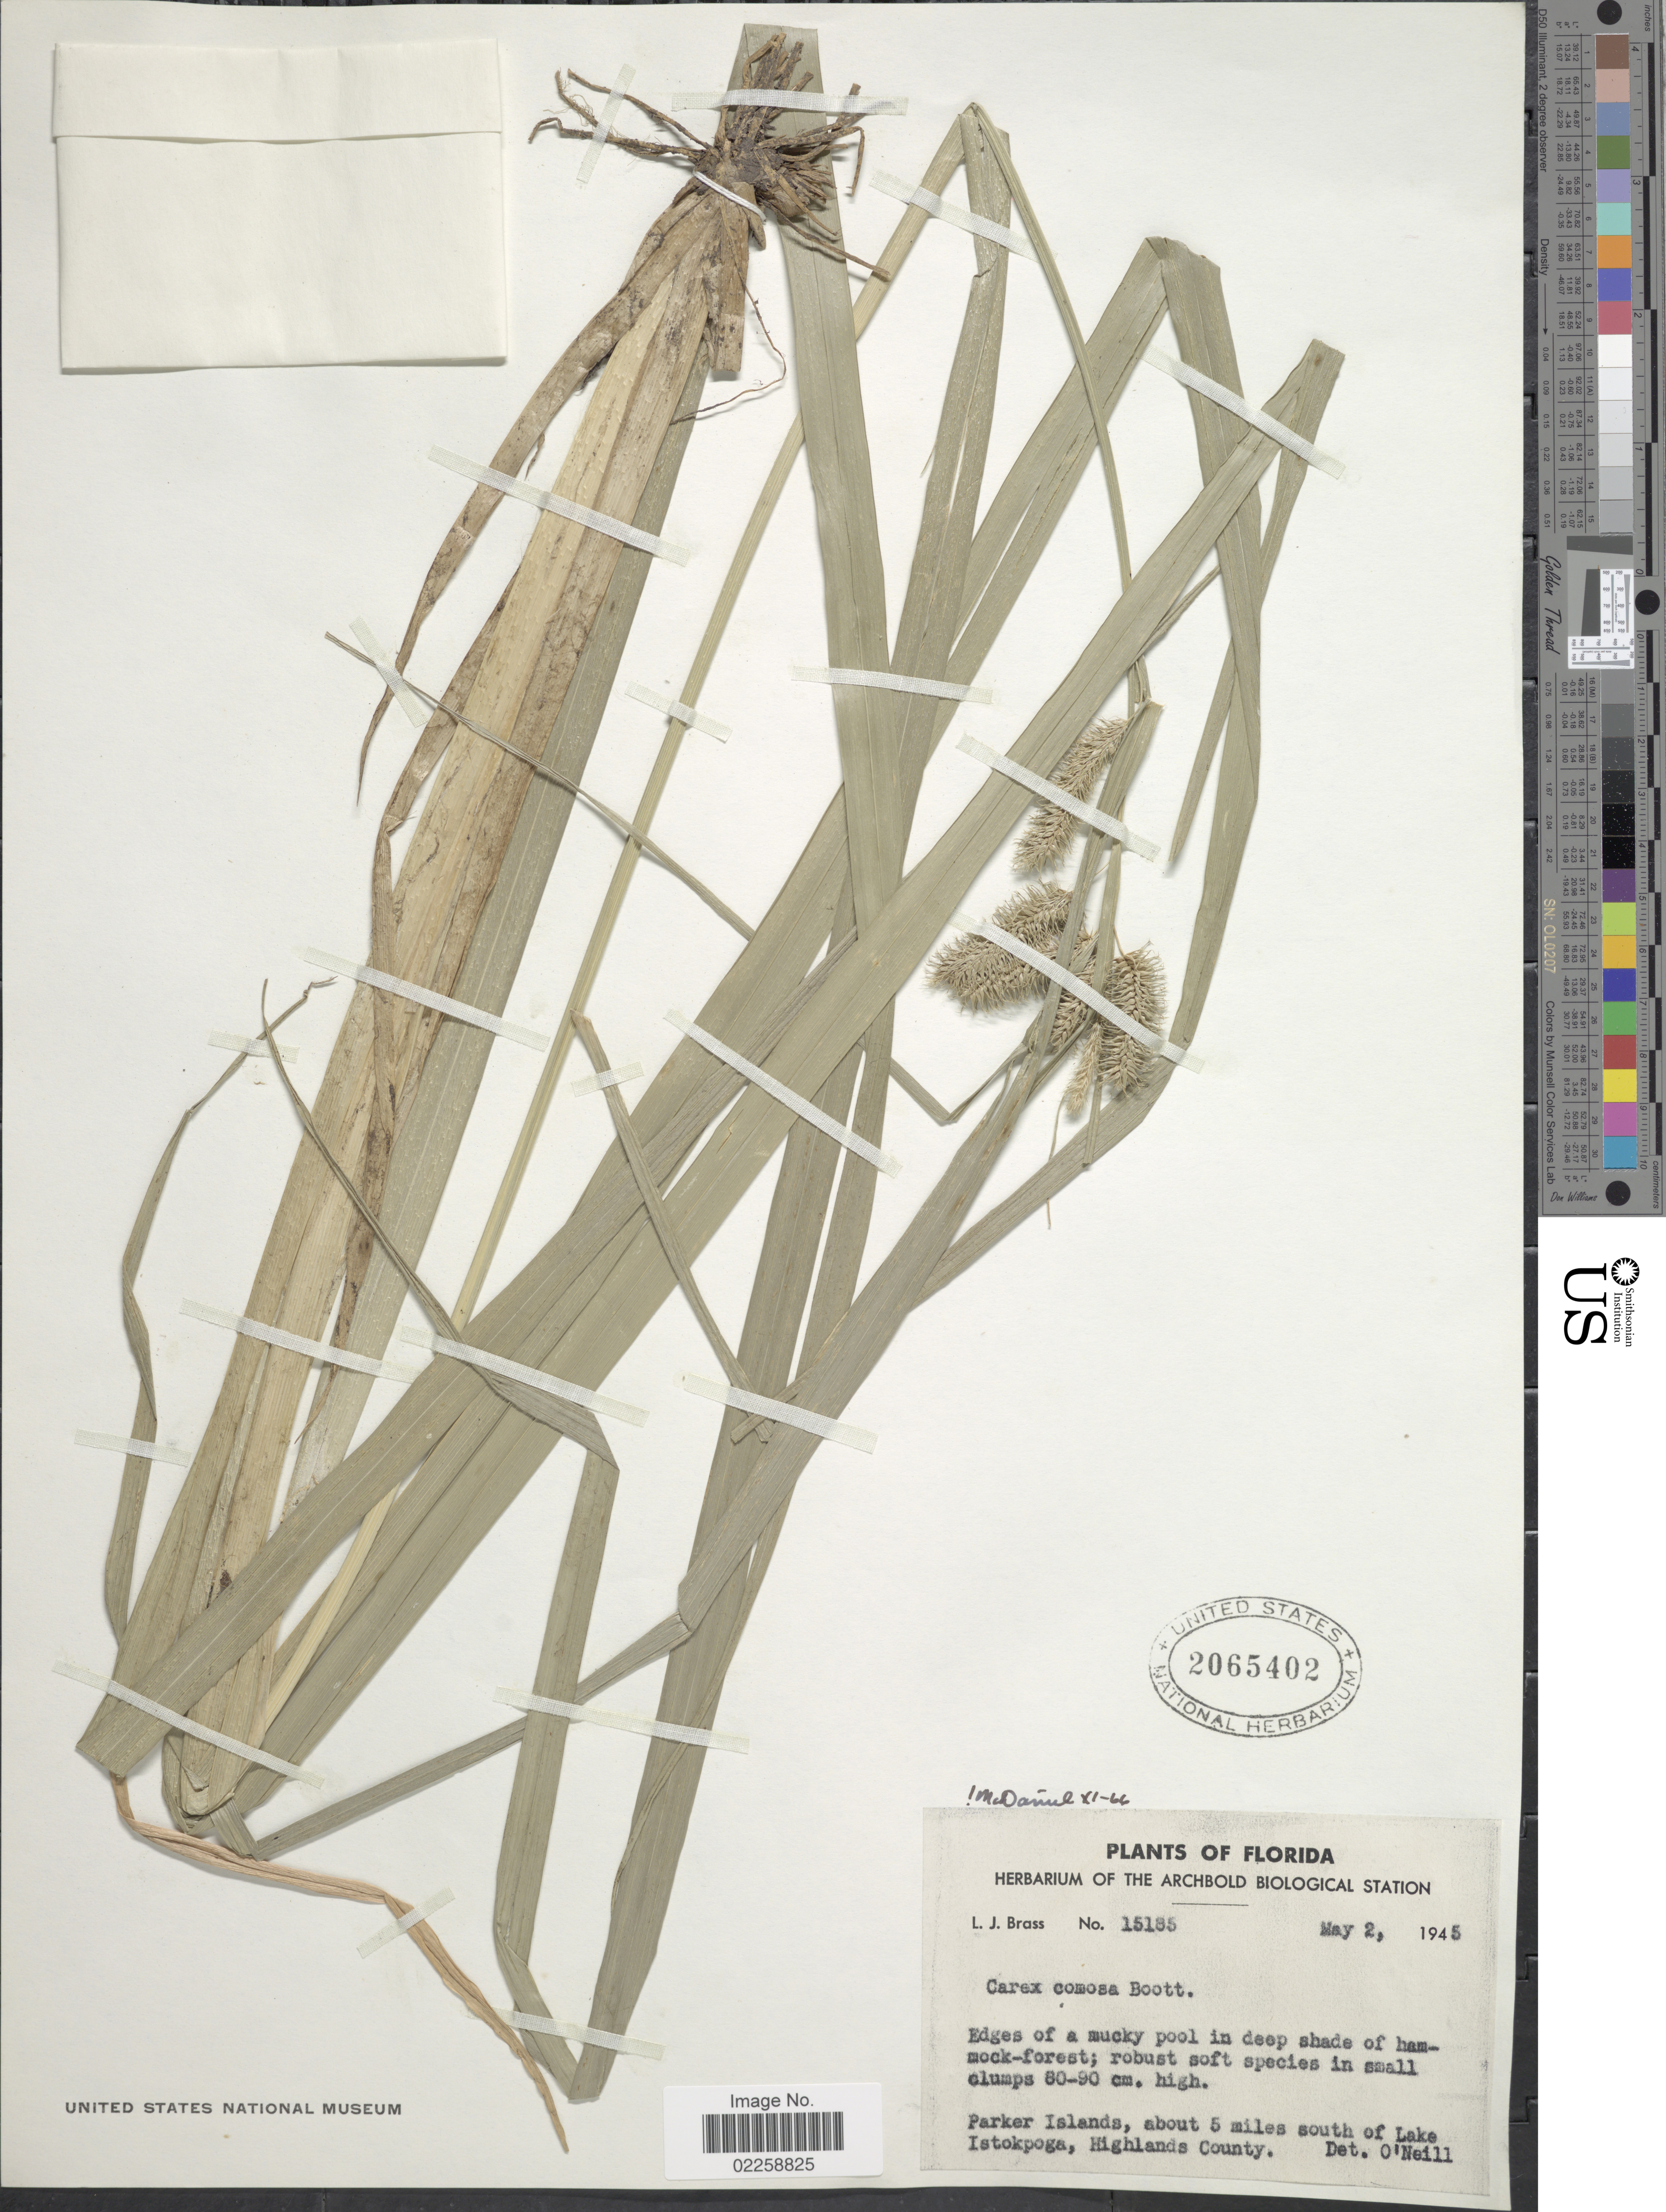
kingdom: Plantae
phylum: Tracheophyta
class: Liliopsida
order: Poales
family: Cyperaceae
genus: Carex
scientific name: Carex comosa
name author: Boott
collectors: L. J. Brass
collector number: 15185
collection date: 1945-05-02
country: United States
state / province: Florida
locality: Parker Islands, about 5 miles south of Lake Istokpoga, Highlands County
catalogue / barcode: US 2065402